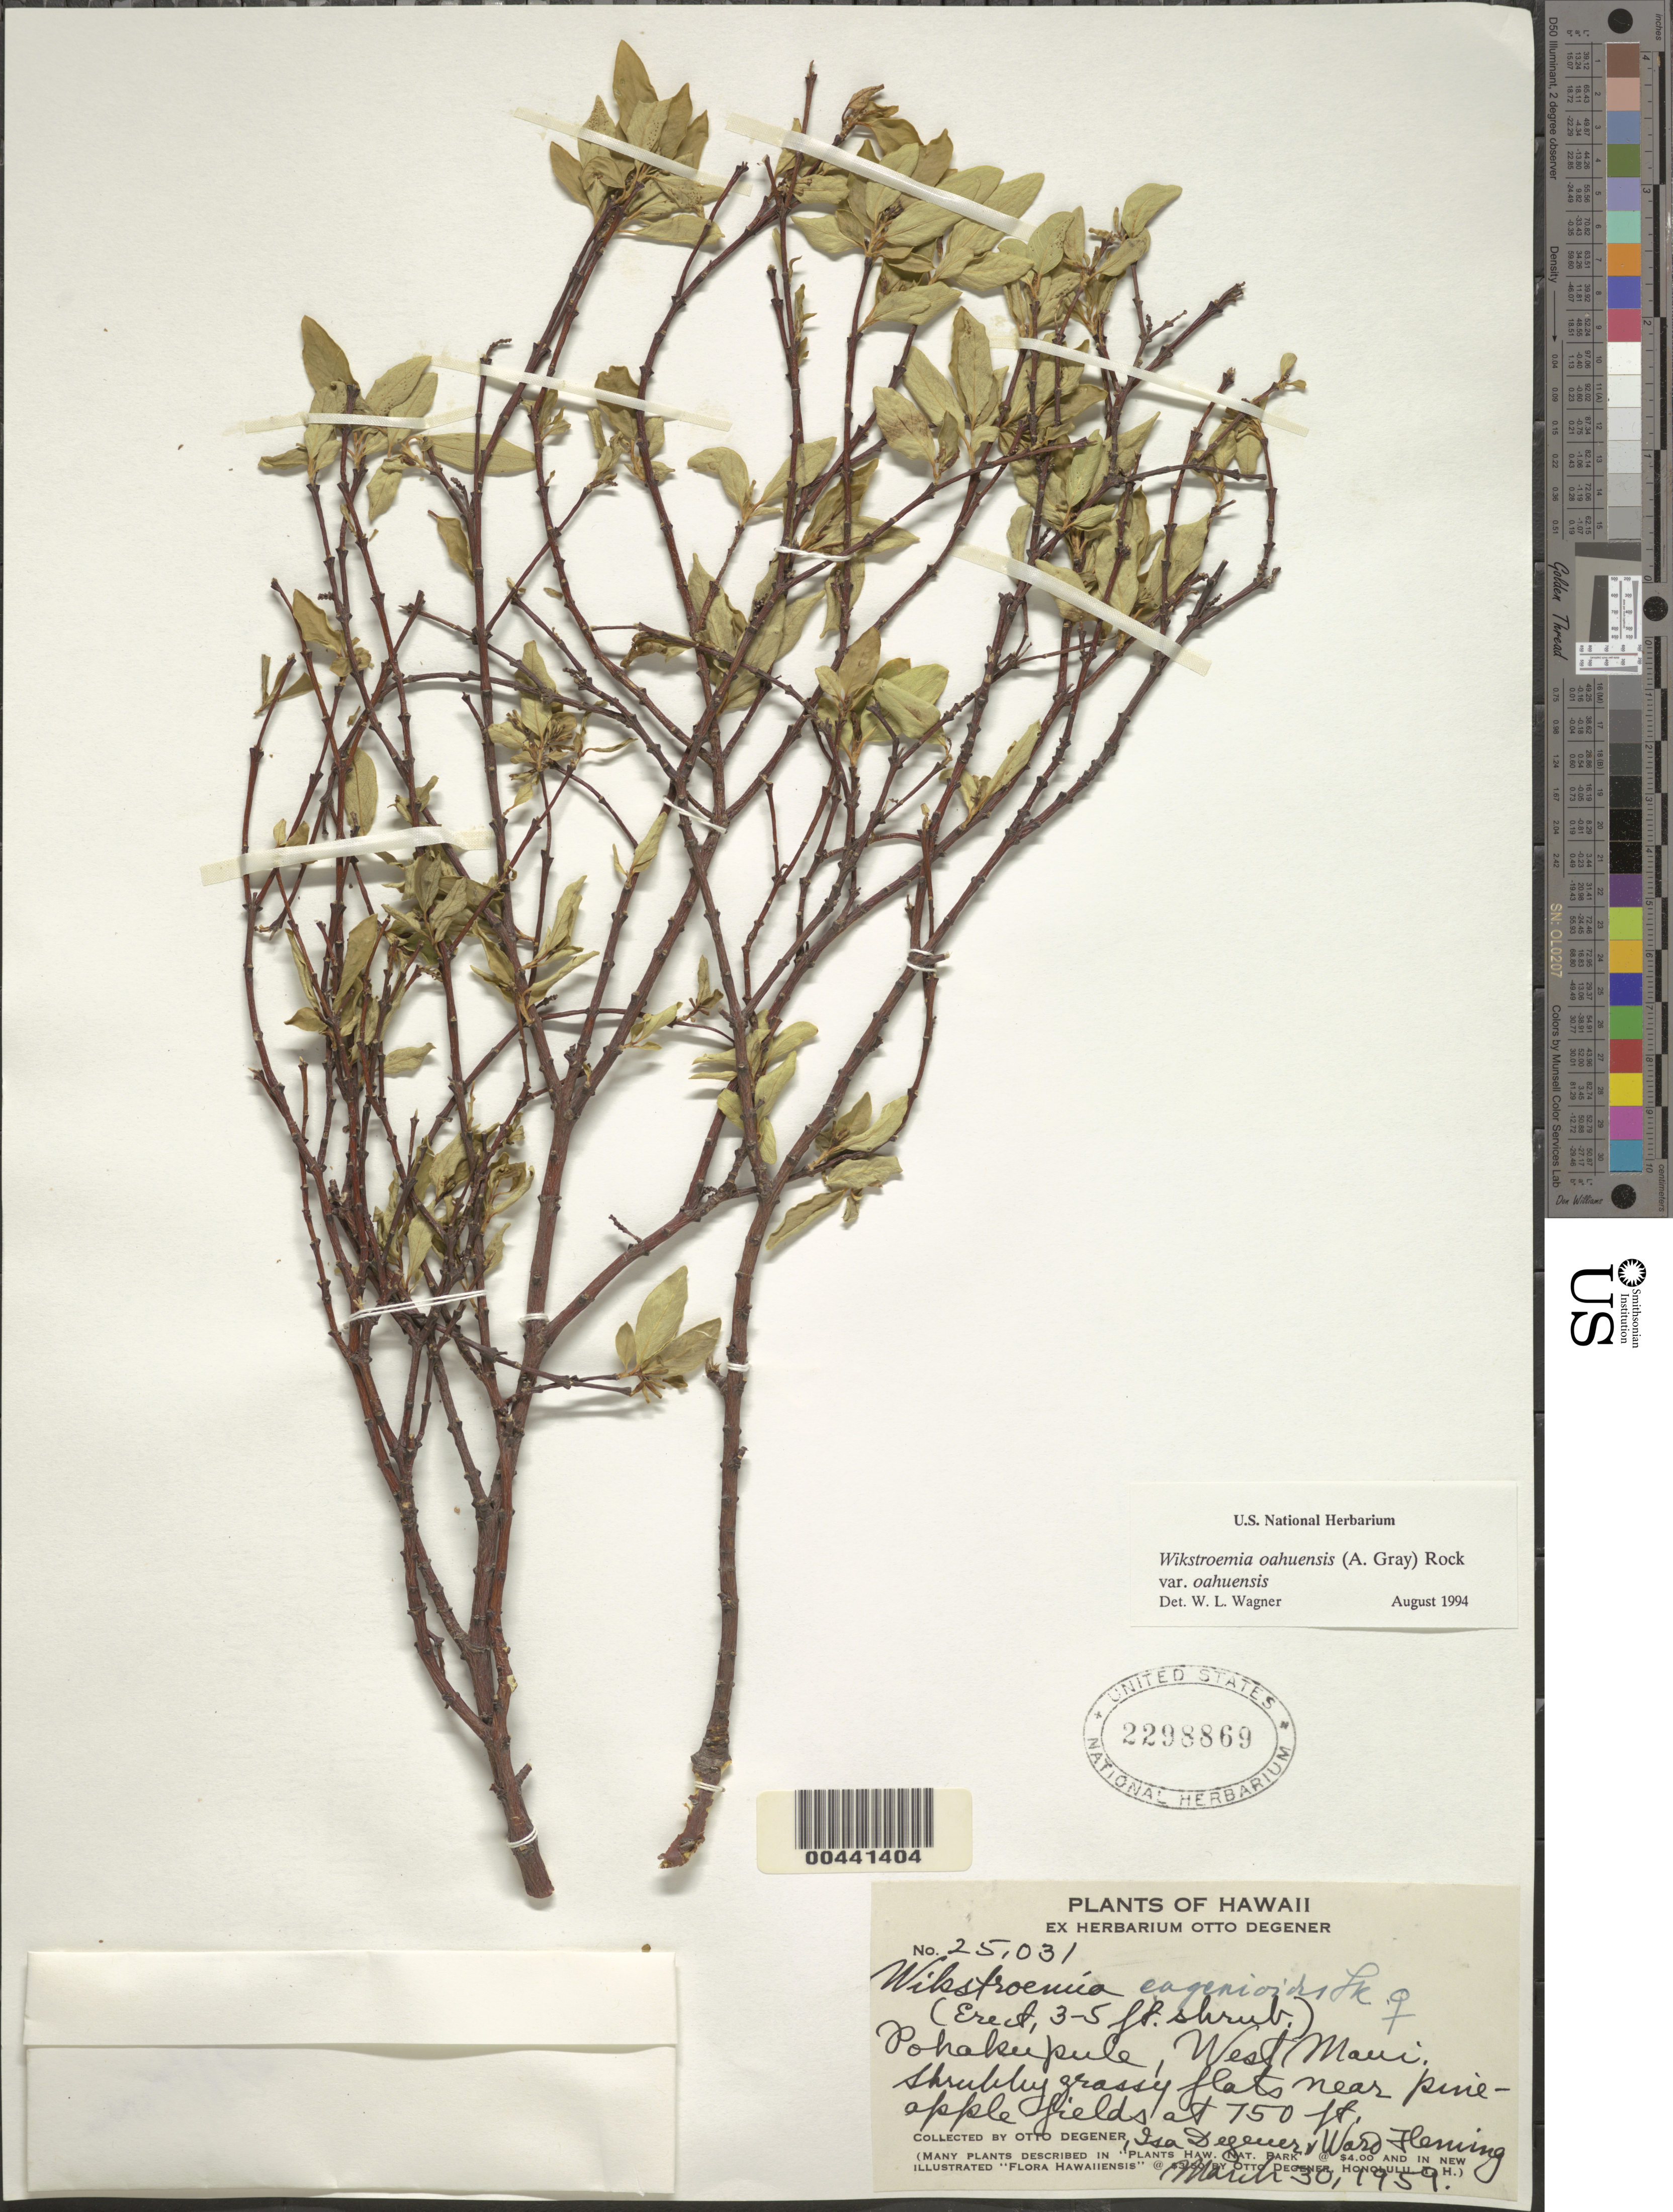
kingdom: Plantae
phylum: Tracheophyta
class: Magnoliopsida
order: Malvales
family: Thymelaeaceae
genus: Wikstroemia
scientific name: Wikstroemia oahuensis var. oahuensis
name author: (A. Gray) Rock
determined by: Wagner, W. L., (BOT), Smithsonian Institution - National Museum of Natural History (UNITED STATES)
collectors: O. Degener, I. Degener & W. Fleming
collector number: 25031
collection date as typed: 30 Mar 1959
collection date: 1959-03-30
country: United States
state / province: Hawaii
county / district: Maui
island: Maui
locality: Pohakupele, W Maui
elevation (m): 229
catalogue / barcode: US 2298869